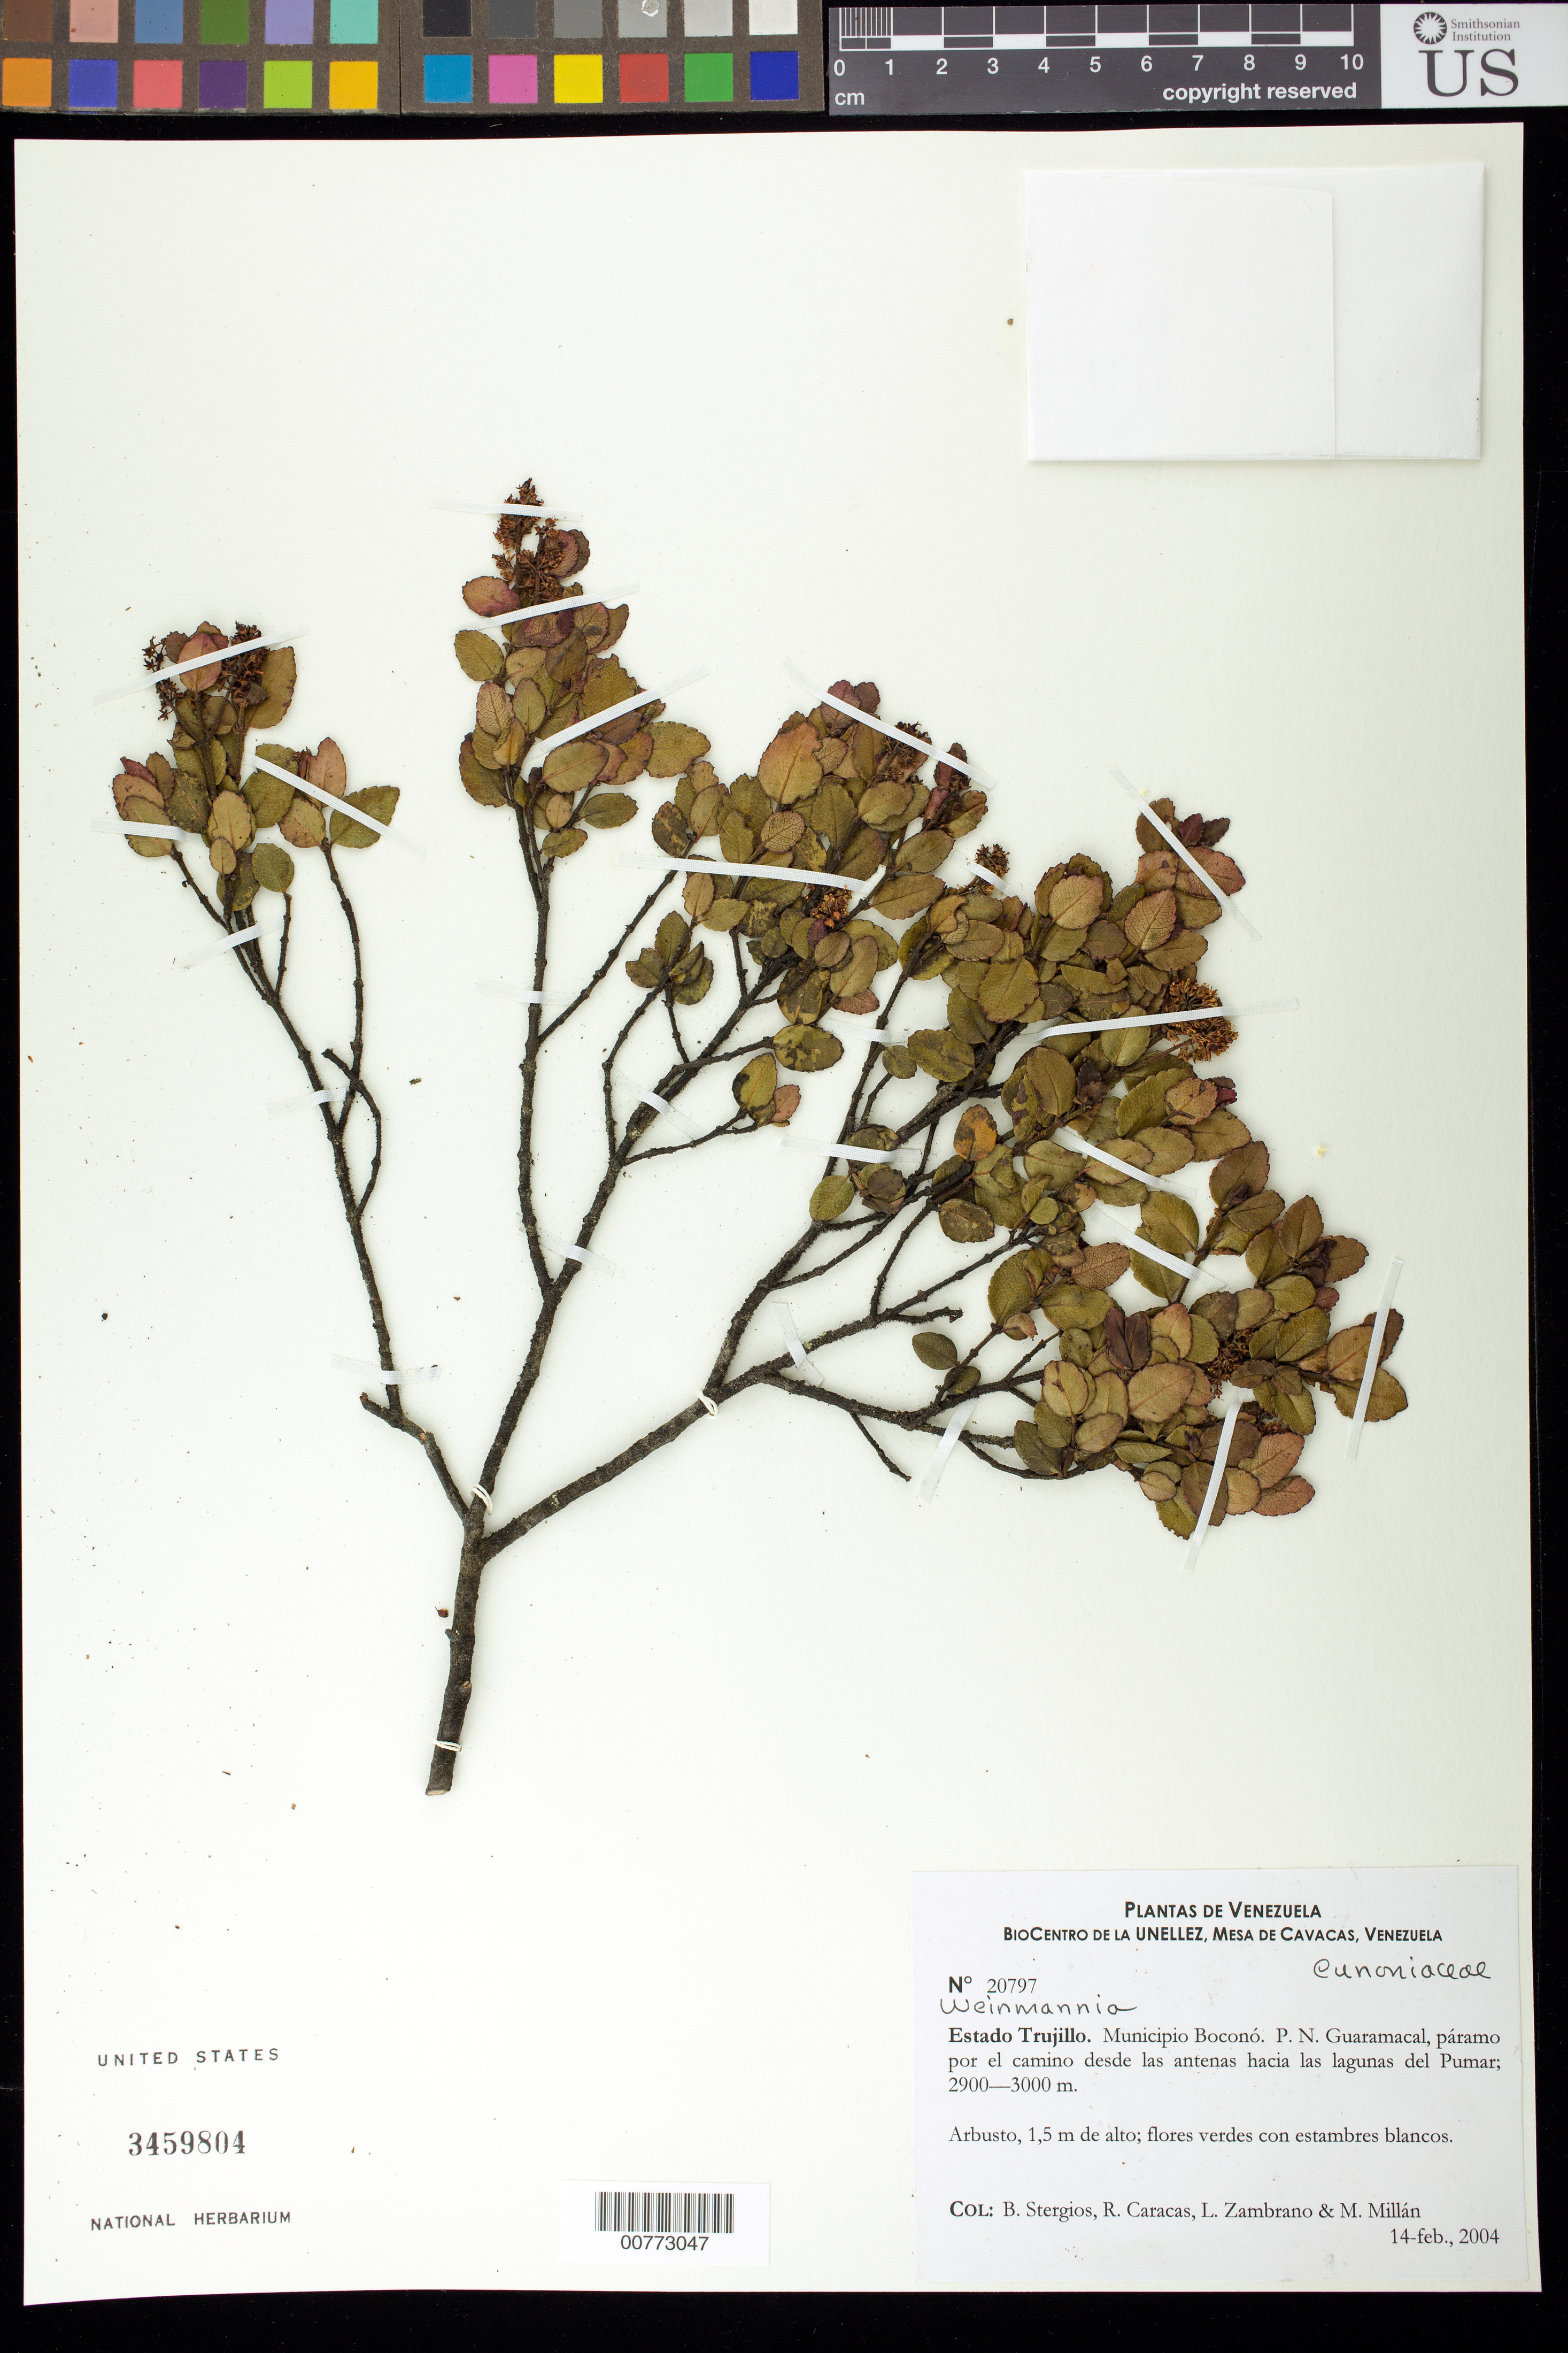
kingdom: Plantae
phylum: Tracheophyta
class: Magnoliopsida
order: Oxalidales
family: Cunoniaceae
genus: Weinmannia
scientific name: Weinmannia karsteniana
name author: Szyszyll.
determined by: Niño, S. M., (PORT), BioCentro-UNELLEZ (VENEZUELA)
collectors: B. G. Stergios, R. Caracas, L. Zambrano & M. Millán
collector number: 20797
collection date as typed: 14 Feb 2004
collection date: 2004-02-14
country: Venezuela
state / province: Trujillo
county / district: Boconó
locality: Parque Nacional Guaramacal, páramo por el camino desde las antenas hacia las lagunas del Pumar.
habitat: Páramo.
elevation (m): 2900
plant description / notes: PORT, US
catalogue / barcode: US 3459804